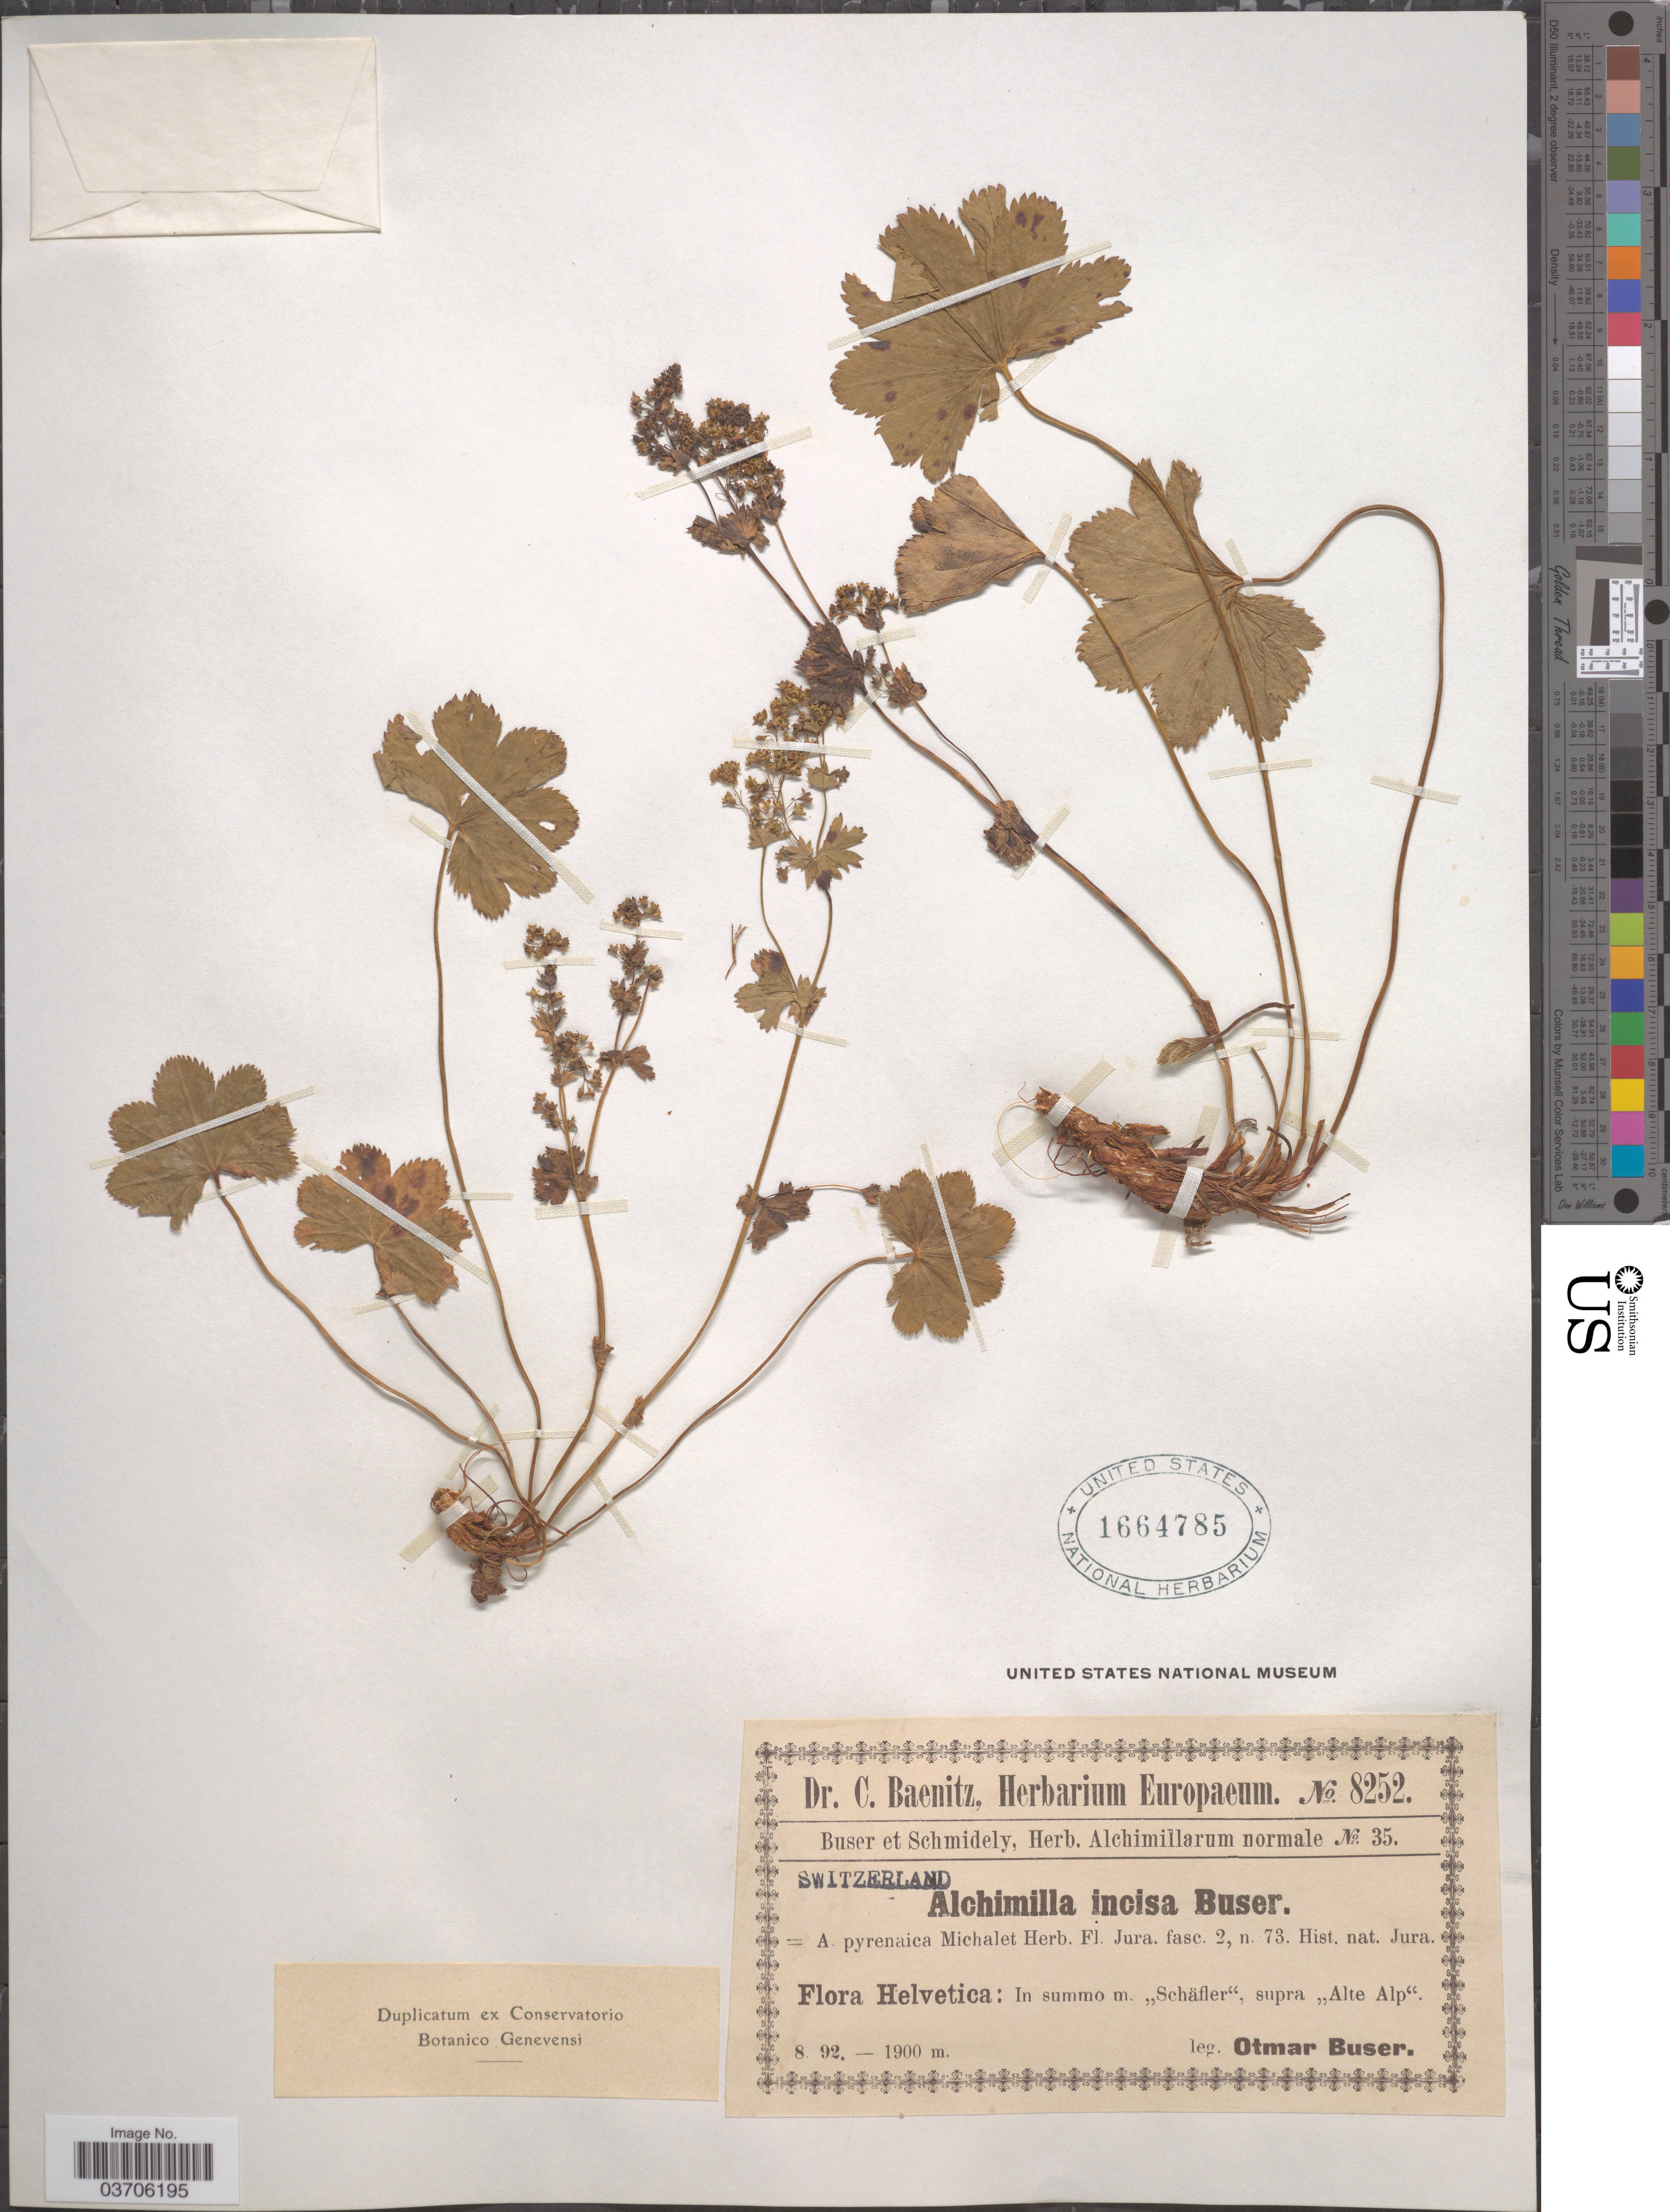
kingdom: Plantae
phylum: Tracheophyta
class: Magnoliopsida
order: Rosales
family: Rosaceae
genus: Alchemilla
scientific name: Alchemilla incisa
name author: Buser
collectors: O. Buser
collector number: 8252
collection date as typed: Transcribed d/m/y: /8/92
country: Switzerland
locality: Helvetica: In summo m. "Schäfler", supra "Alte Alp".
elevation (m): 1900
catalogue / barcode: US 1664785